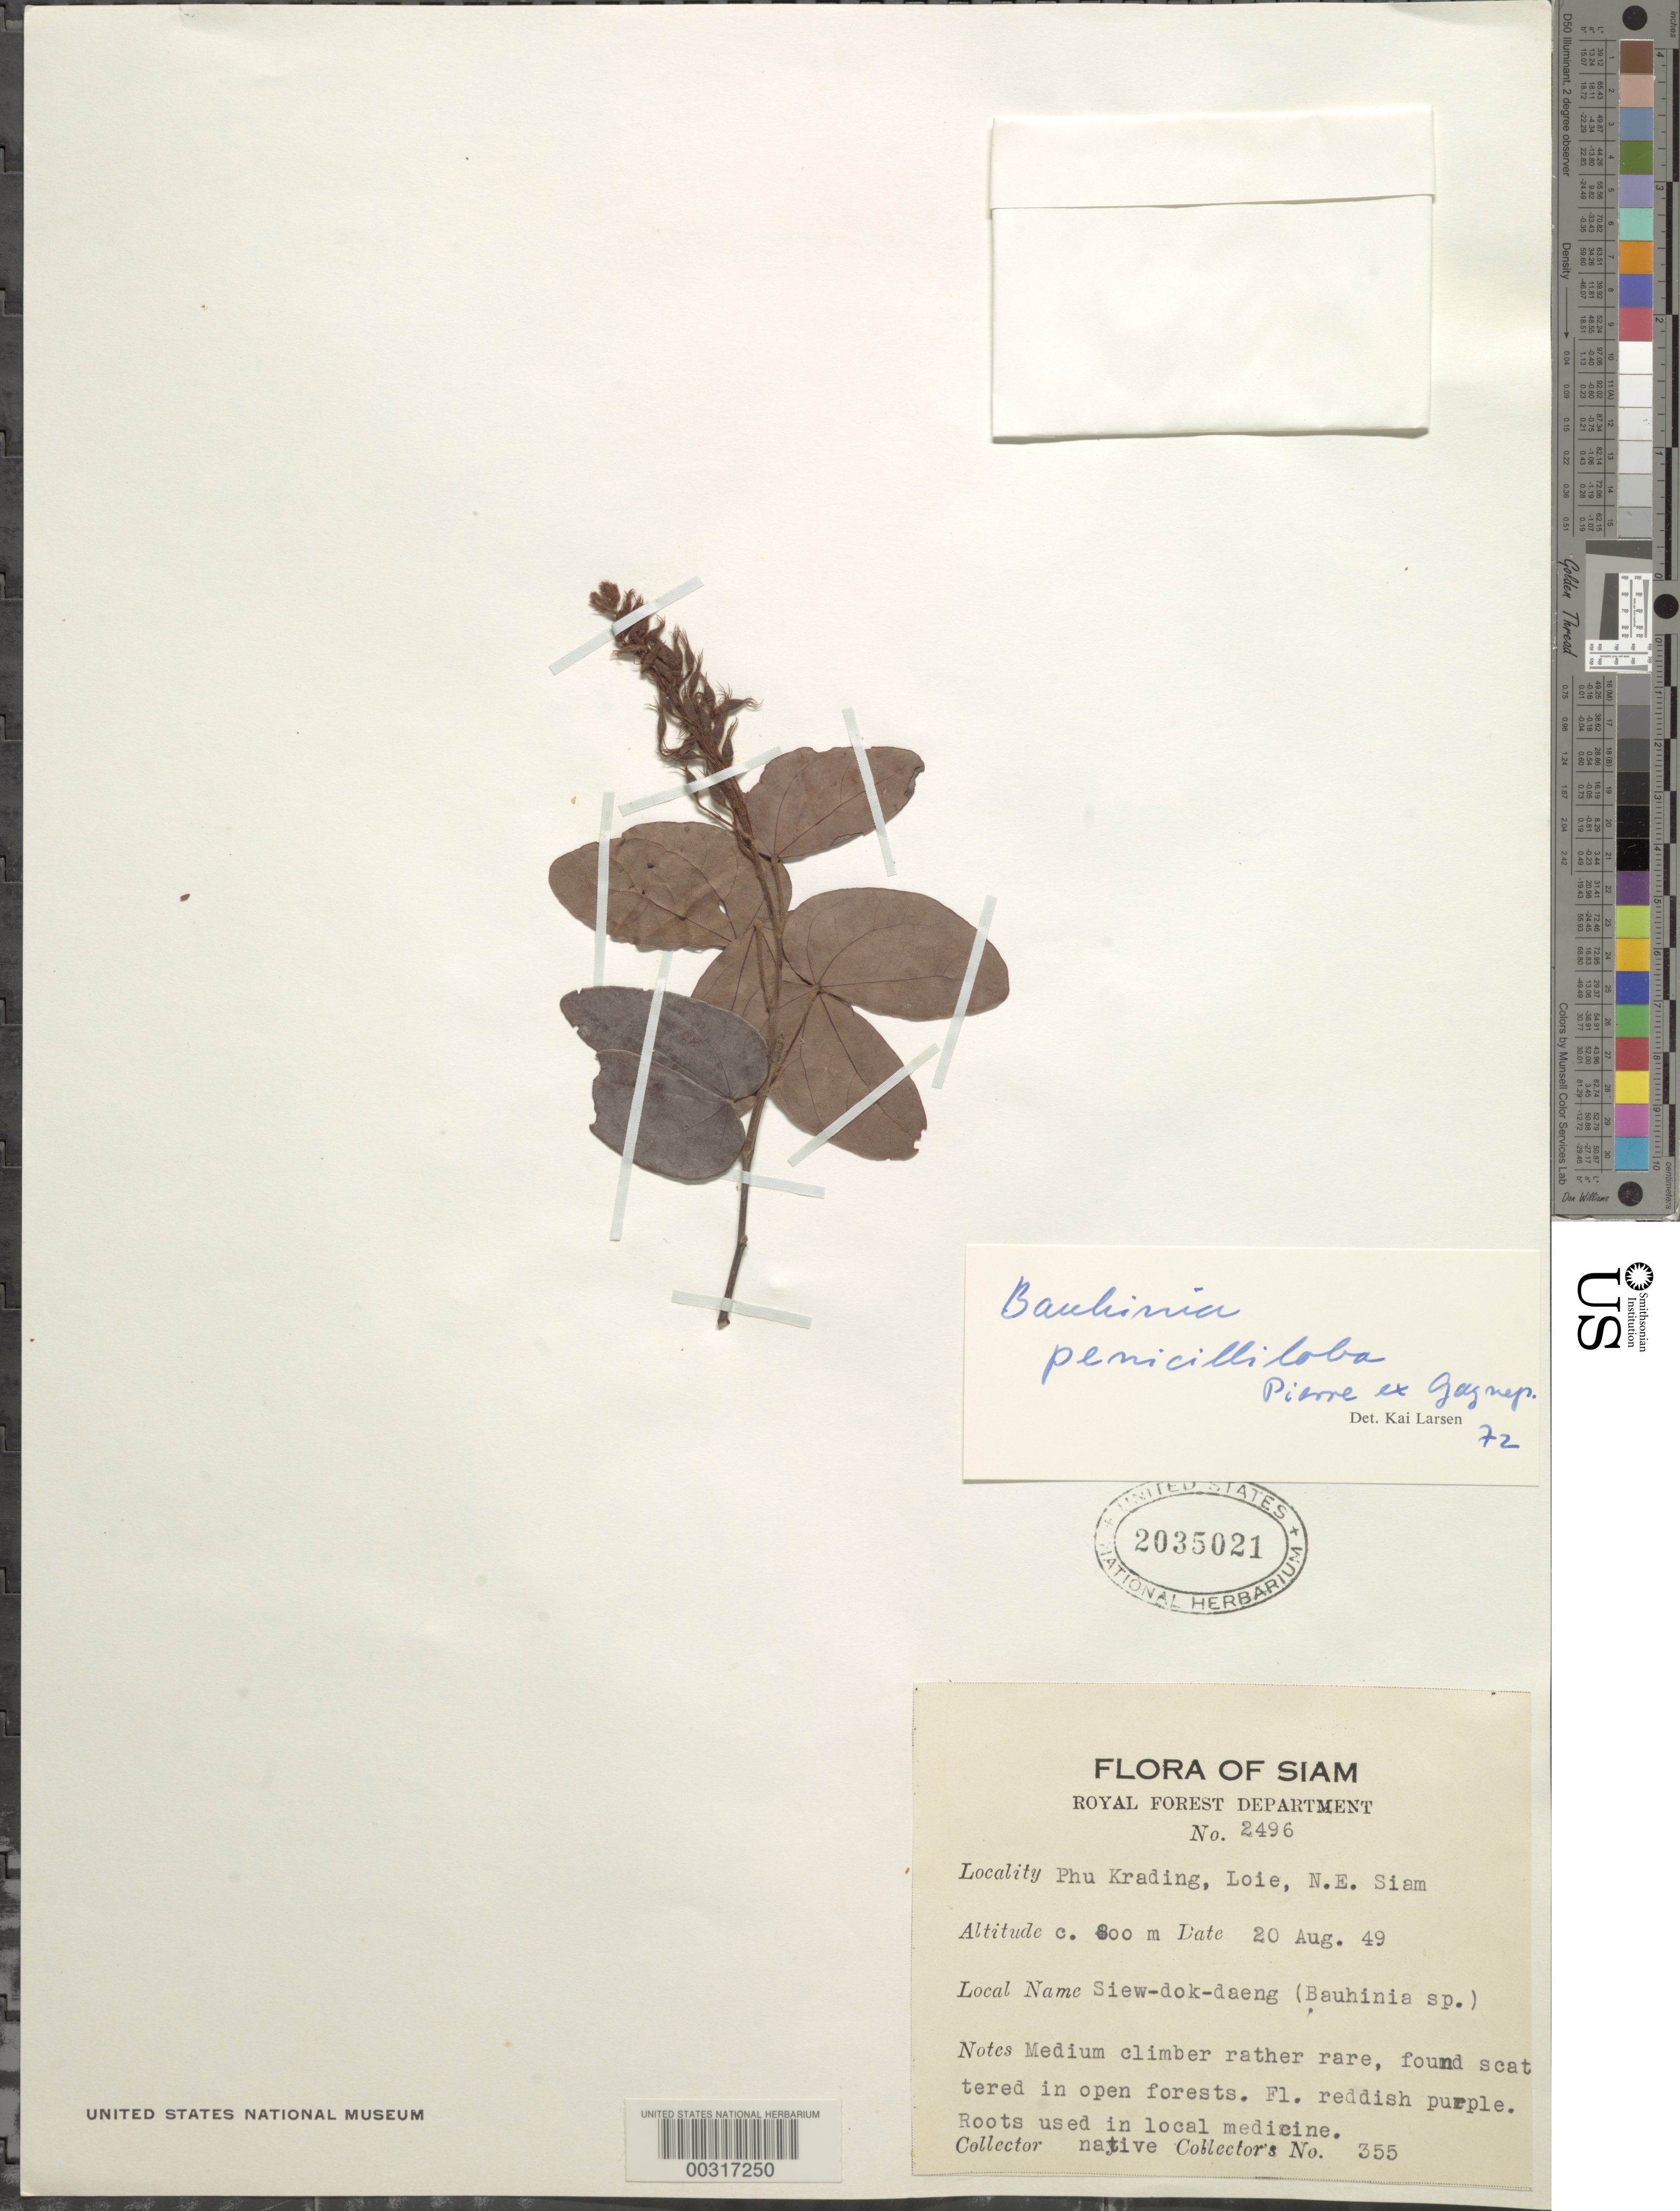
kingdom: Plantae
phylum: Tracheophyta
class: Magnoliopsida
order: Fabales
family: Fabaceae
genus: Phanera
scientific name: Phanera penicilliloba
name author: (Pierre ex Gagnep.) Sinou & Bruneau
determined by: U.S. National Herbarium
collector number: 355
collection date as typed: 20 Aug 1949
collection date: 1949-08-20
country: Thailand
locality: Phu krading, loie, ne siam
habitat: Open forests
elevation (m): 800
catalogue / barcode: US 2035021